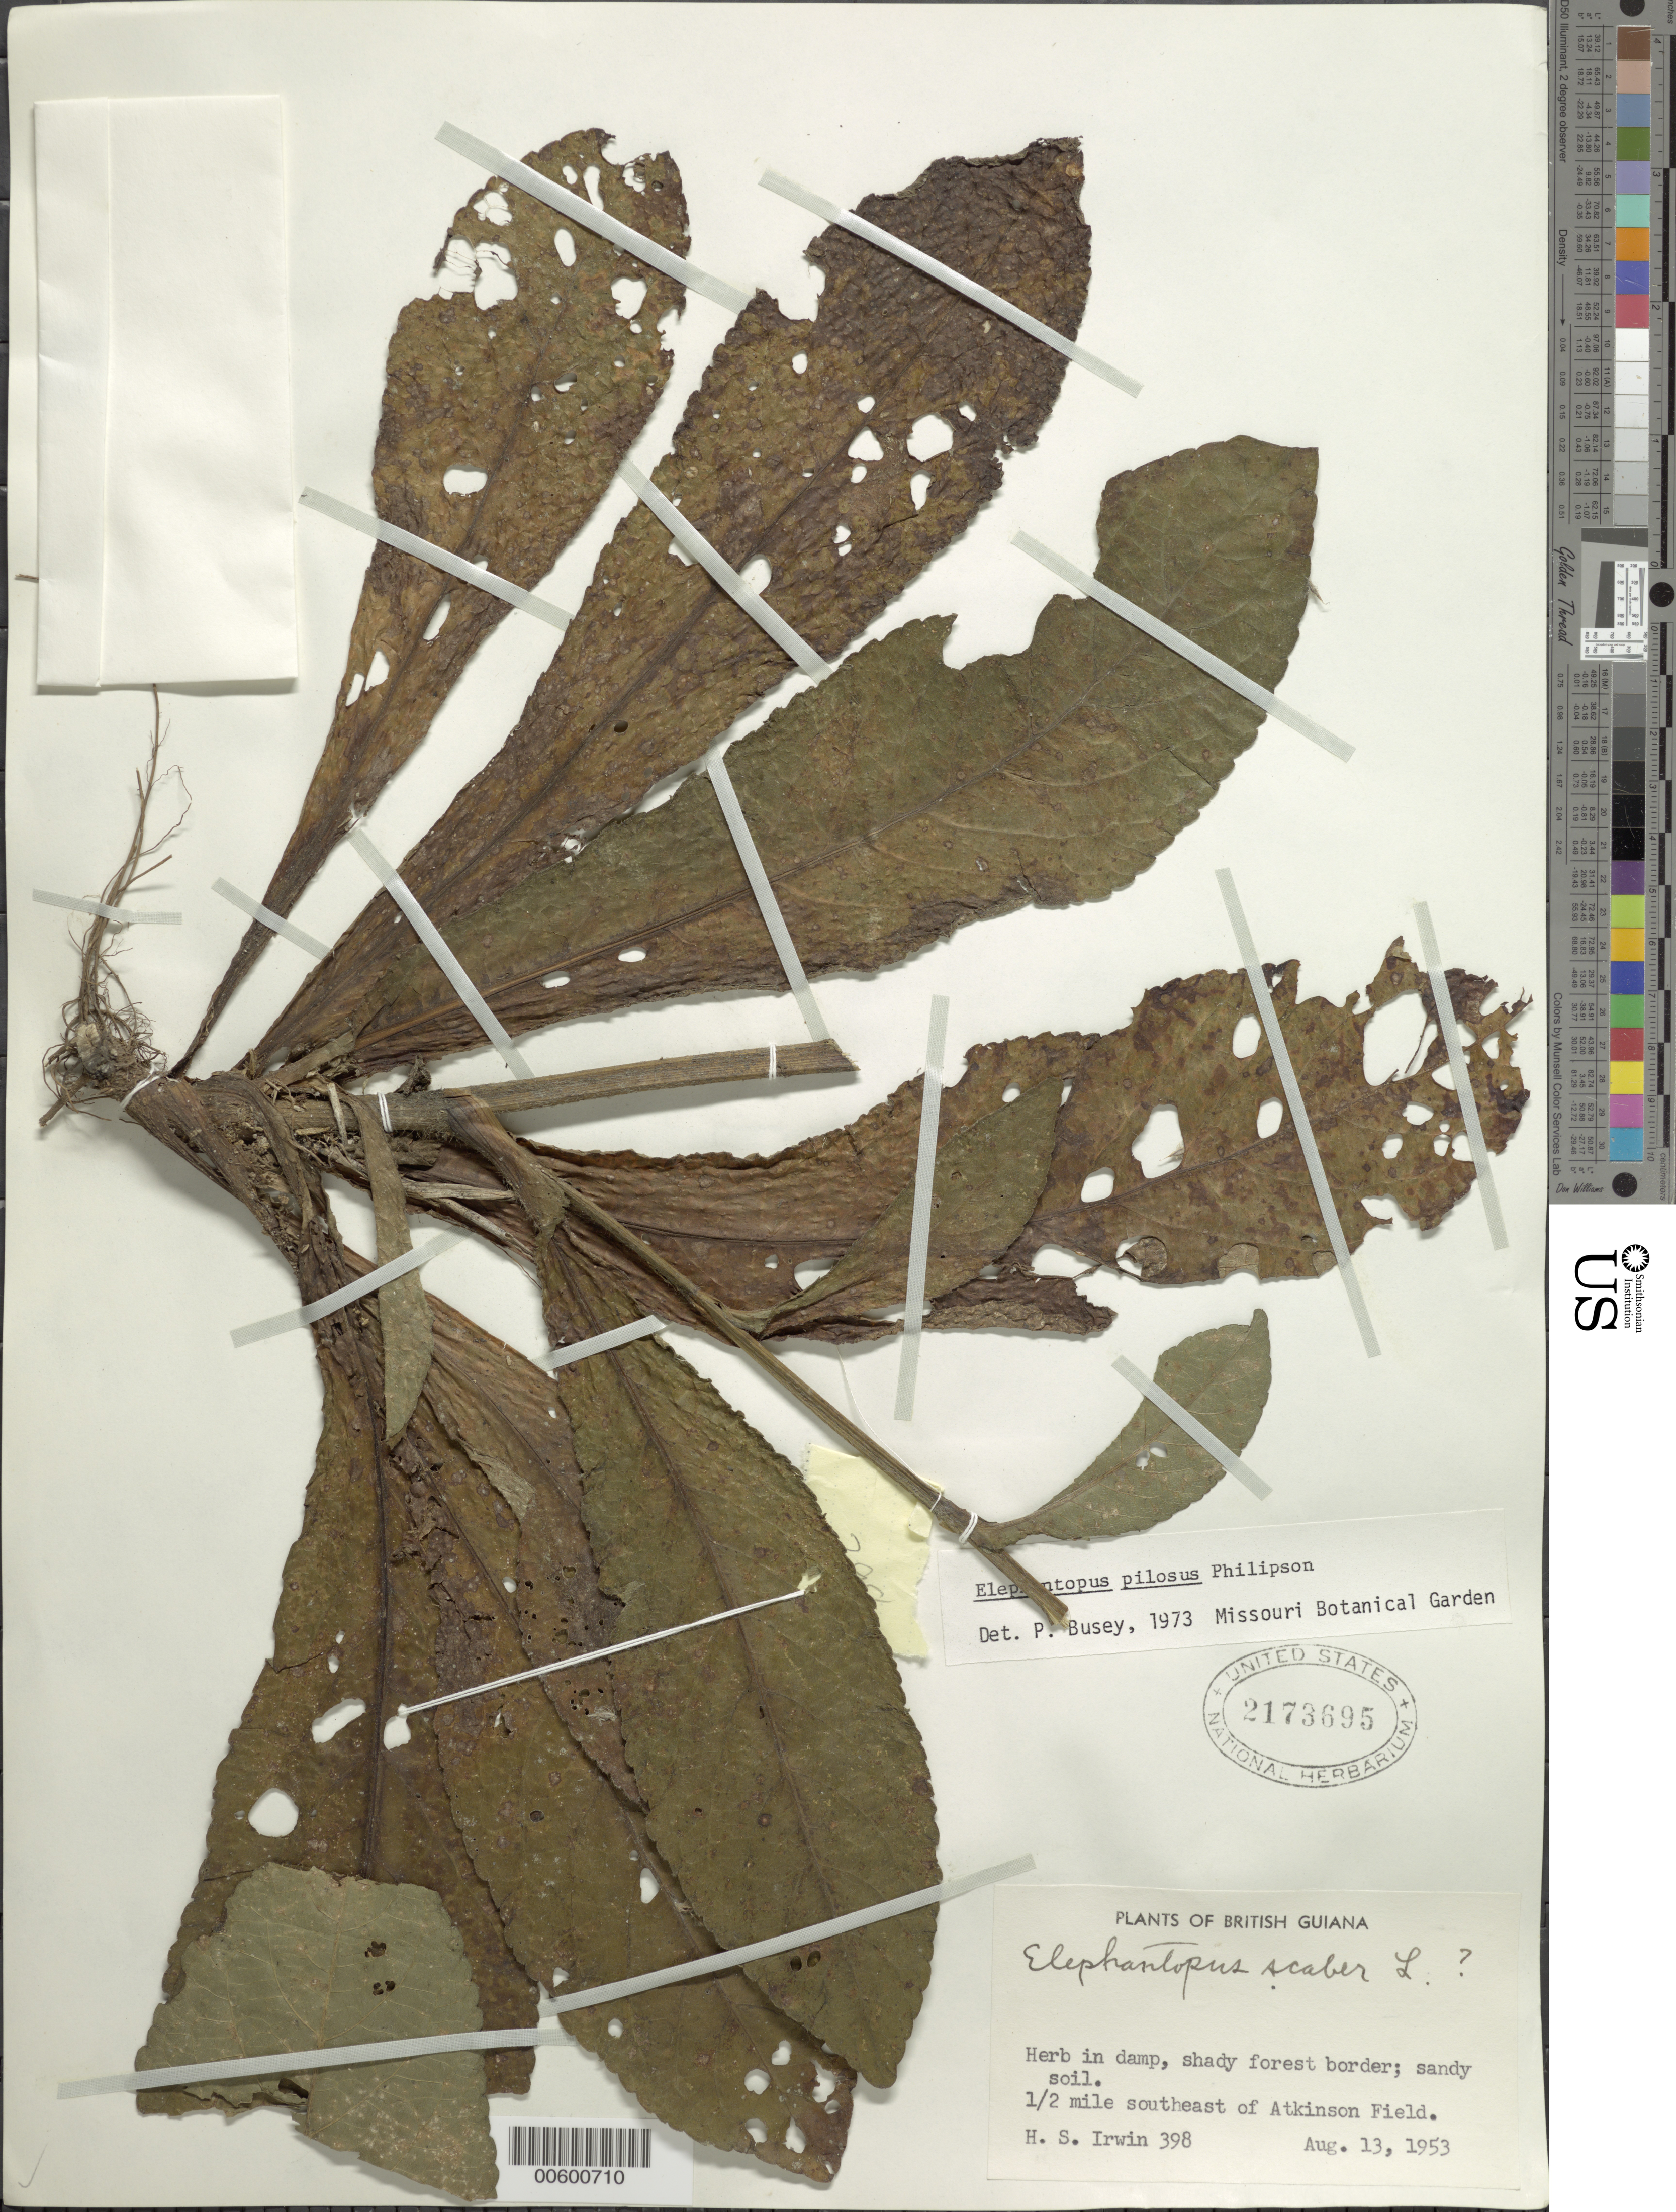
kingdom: Plantae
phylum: Tracheophyta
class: Magnoliopsida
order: Asterales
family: Asteraceae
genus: Elephantopus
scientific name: Elephantopus mollis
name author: Kunth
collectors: H. Irwin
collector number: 398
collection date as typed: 13-Aug-53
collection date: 1953-08-13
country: Guyana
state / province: Demerara-Mahaica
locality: Atkinson Field, 0.5 mile SE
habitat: Damp, shady forest border; sandy soil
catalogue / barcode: US 2173695